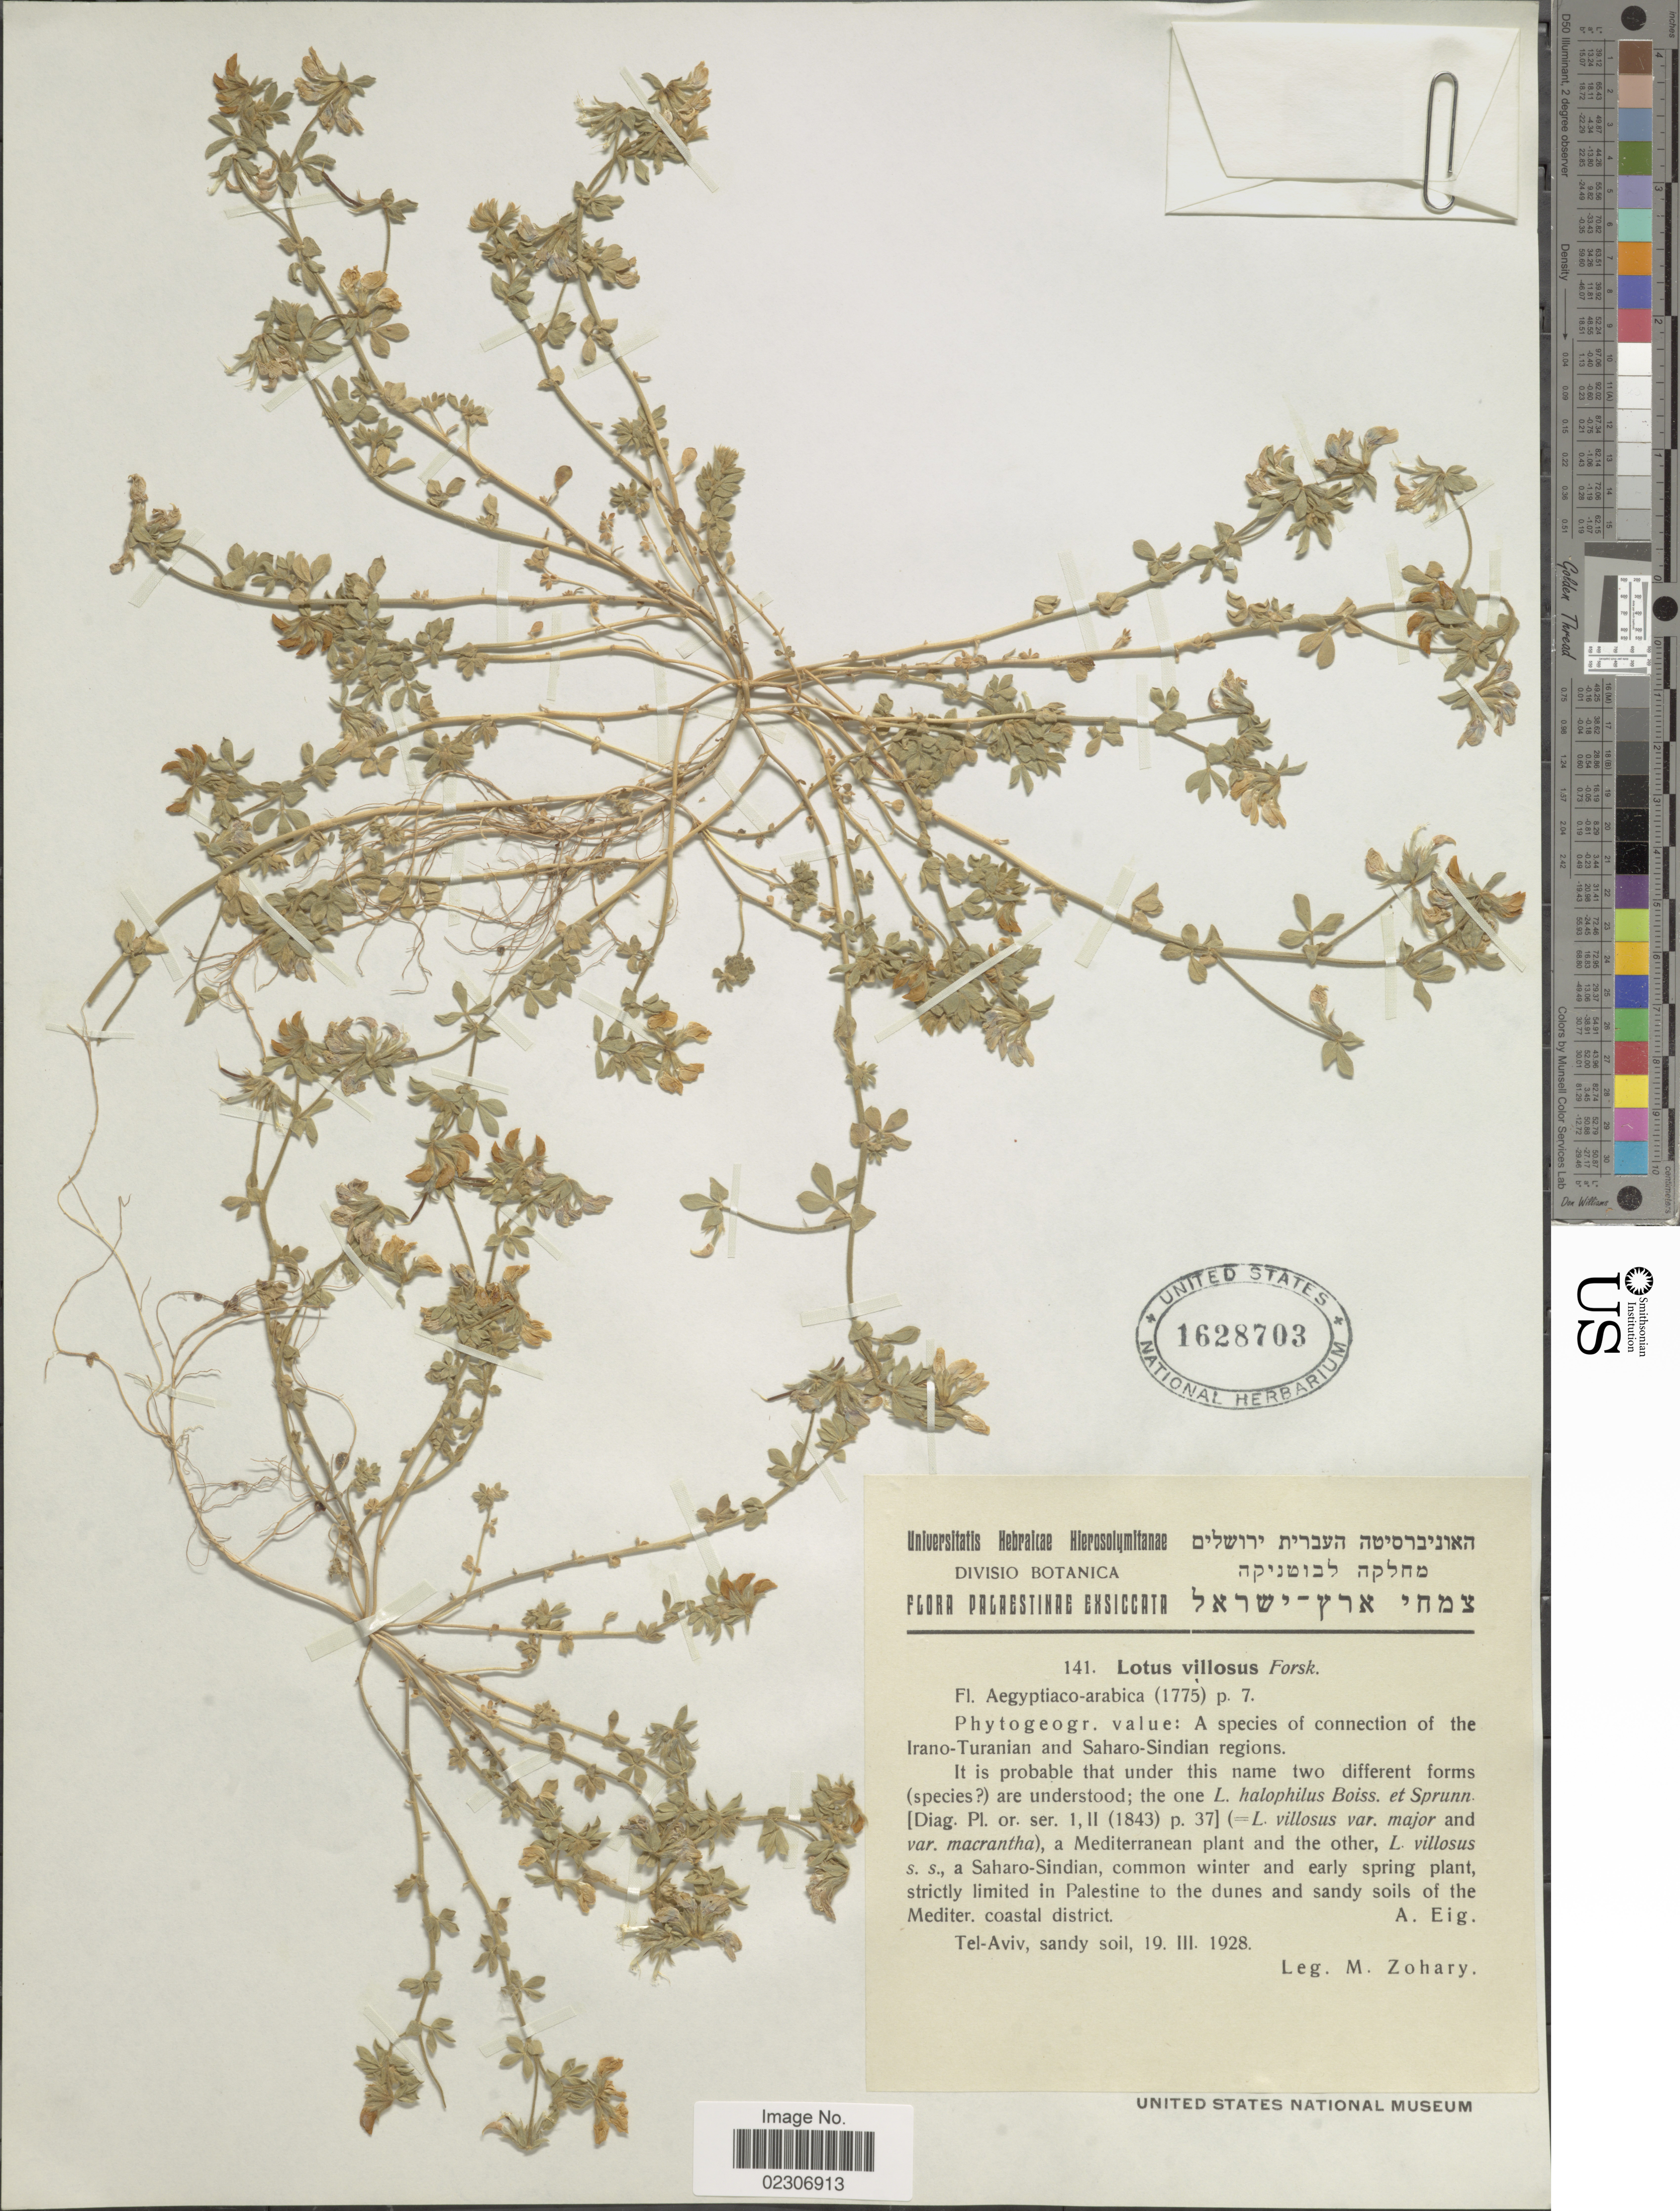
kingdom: Plantae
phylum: Tracheophyta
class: Magnoliopsida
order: Fabales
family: Fabaceae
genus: Lotus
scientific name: Lotus halophilus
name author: Boiss. & Spruner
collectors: M. Zohary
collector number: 141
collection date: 1928-03-19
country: Israel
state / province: Tel Aviv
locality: Palaestinae, strictly limited in Palestine to the dunes and sandy soils of the Mediter, coastal district, Tel-Aviv, sandy soil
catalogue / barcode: US 1628703